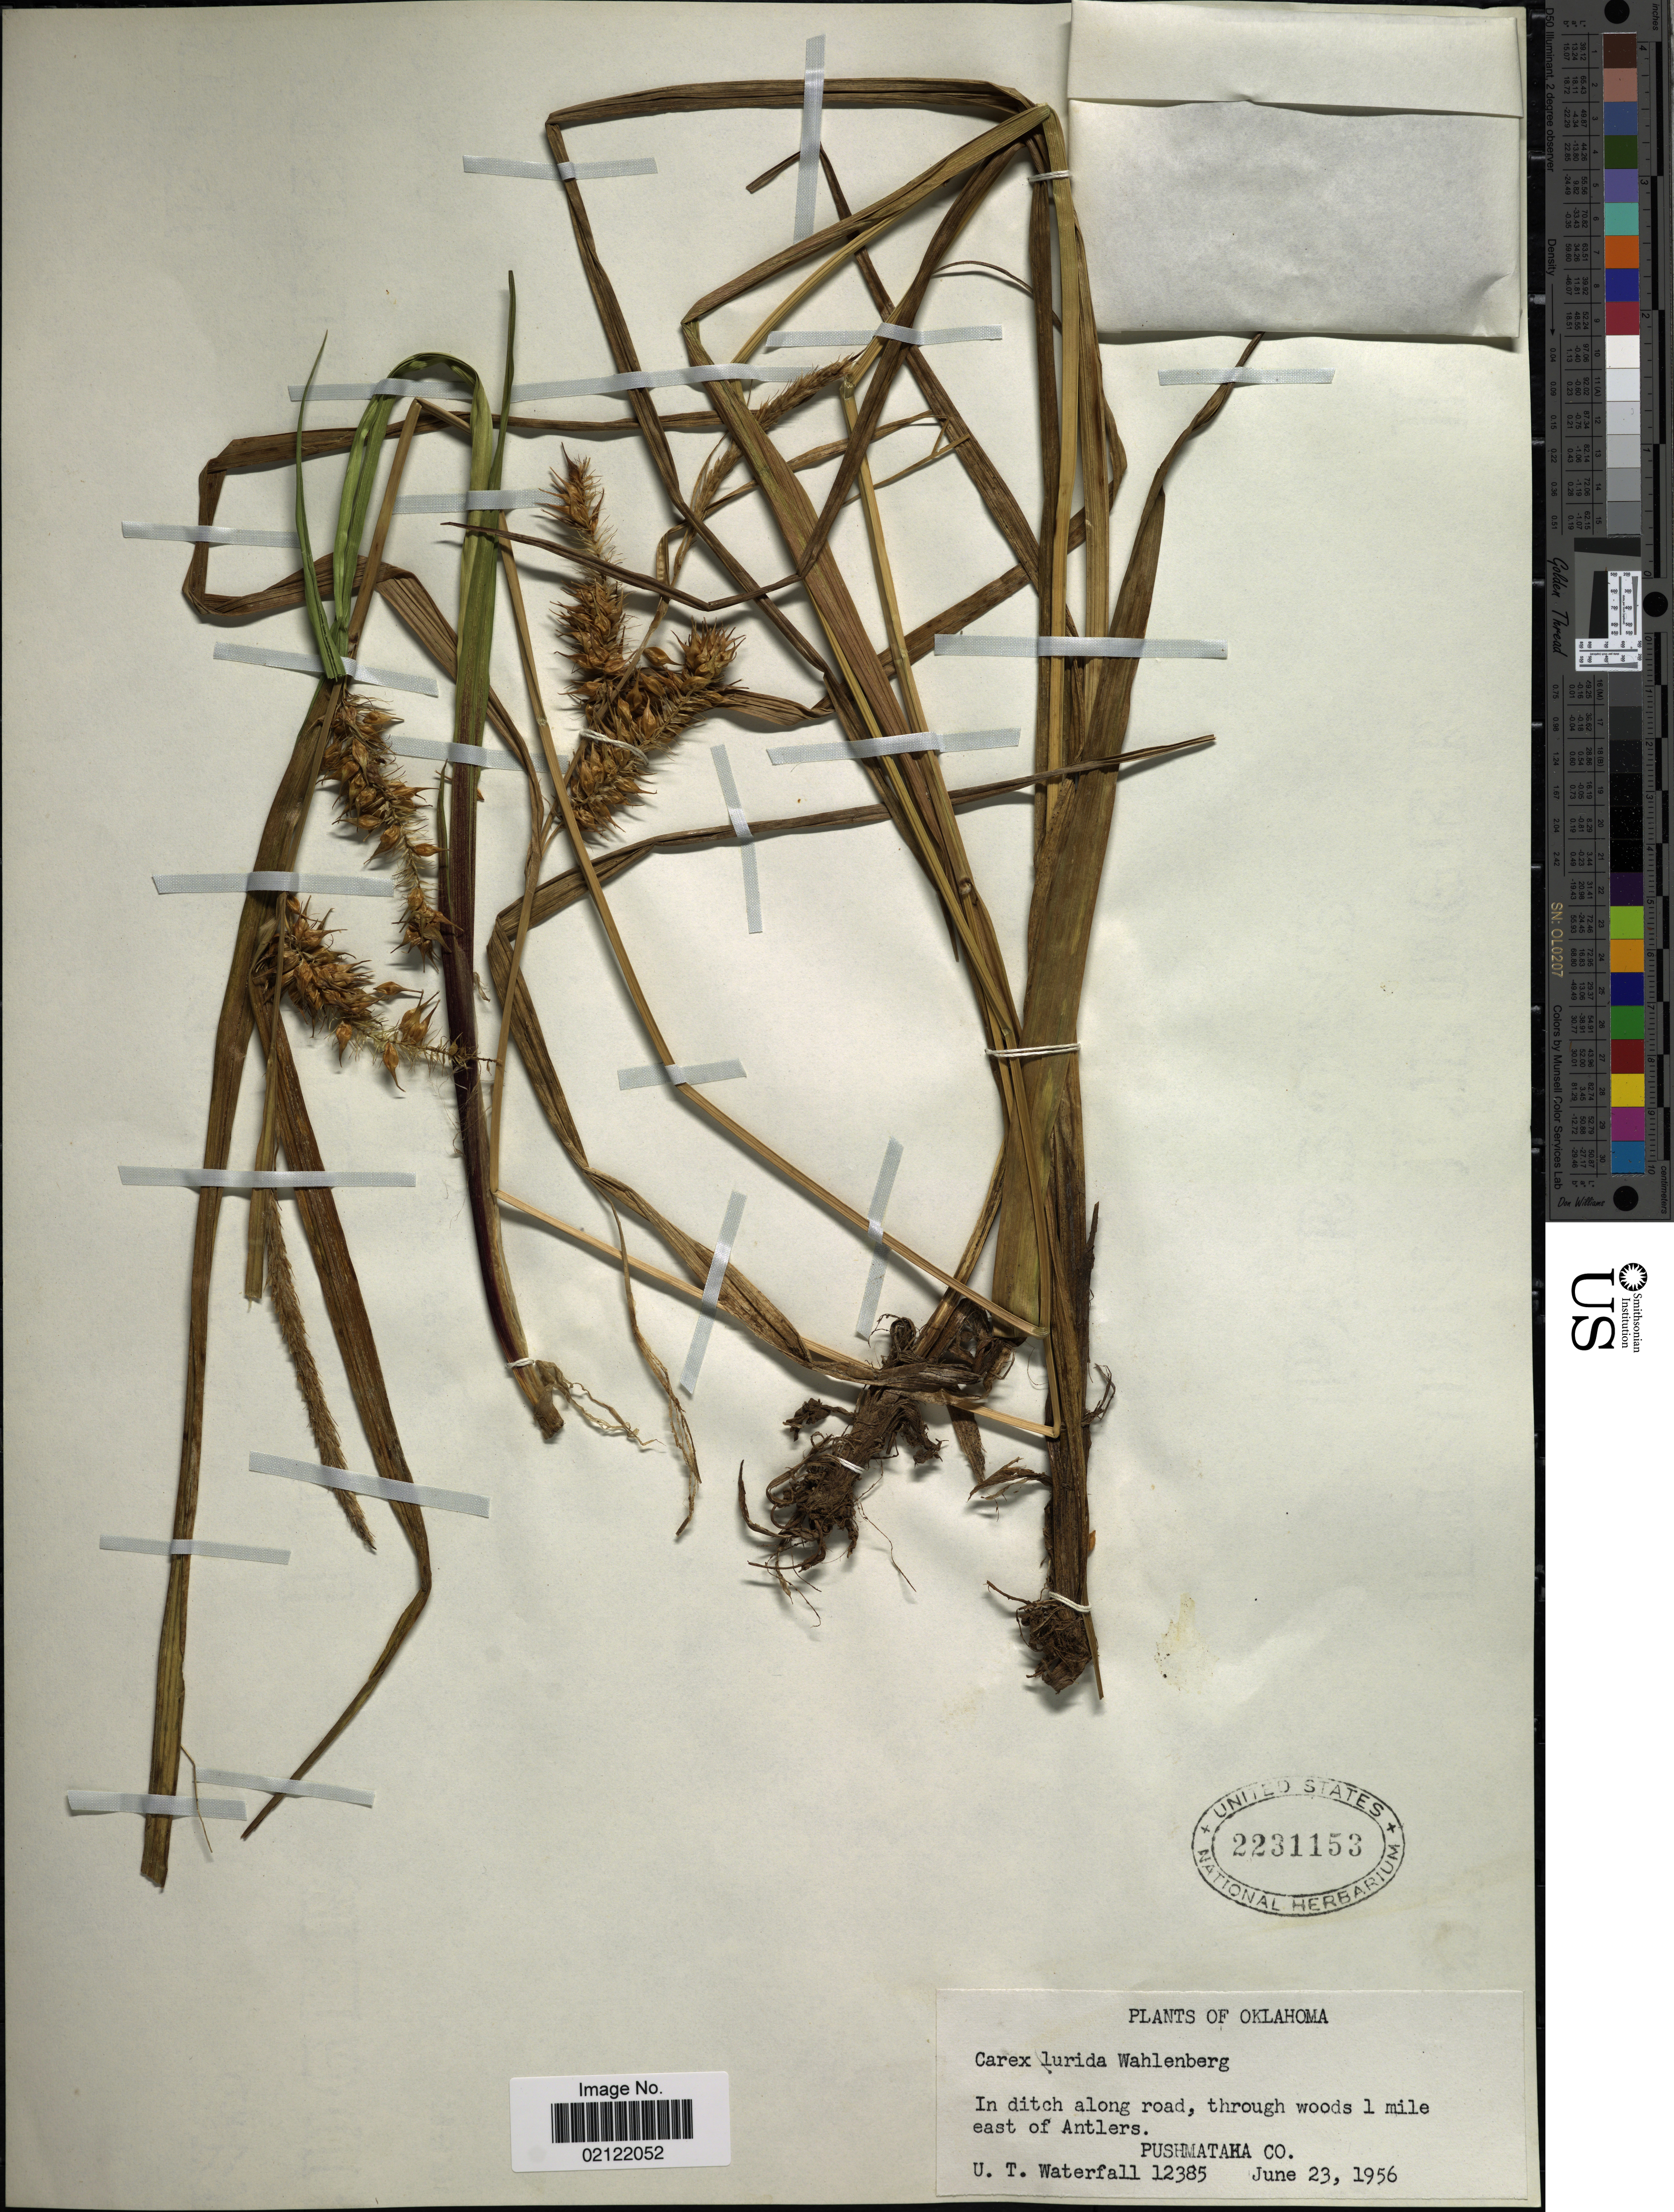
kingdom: Plantae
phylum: Tracheophyta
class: Liliopsida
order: Poales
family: Cyperaceae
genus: Carex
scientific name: Carex lurida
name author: Wahlenb.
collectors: U. T. Waterfall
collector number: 12385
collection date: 1956-06-23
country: United States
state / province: Oklahoma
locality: In ditch along road, through woods 1 mile east of Antlers. Pushmataha Co.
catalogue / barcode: US 2231153